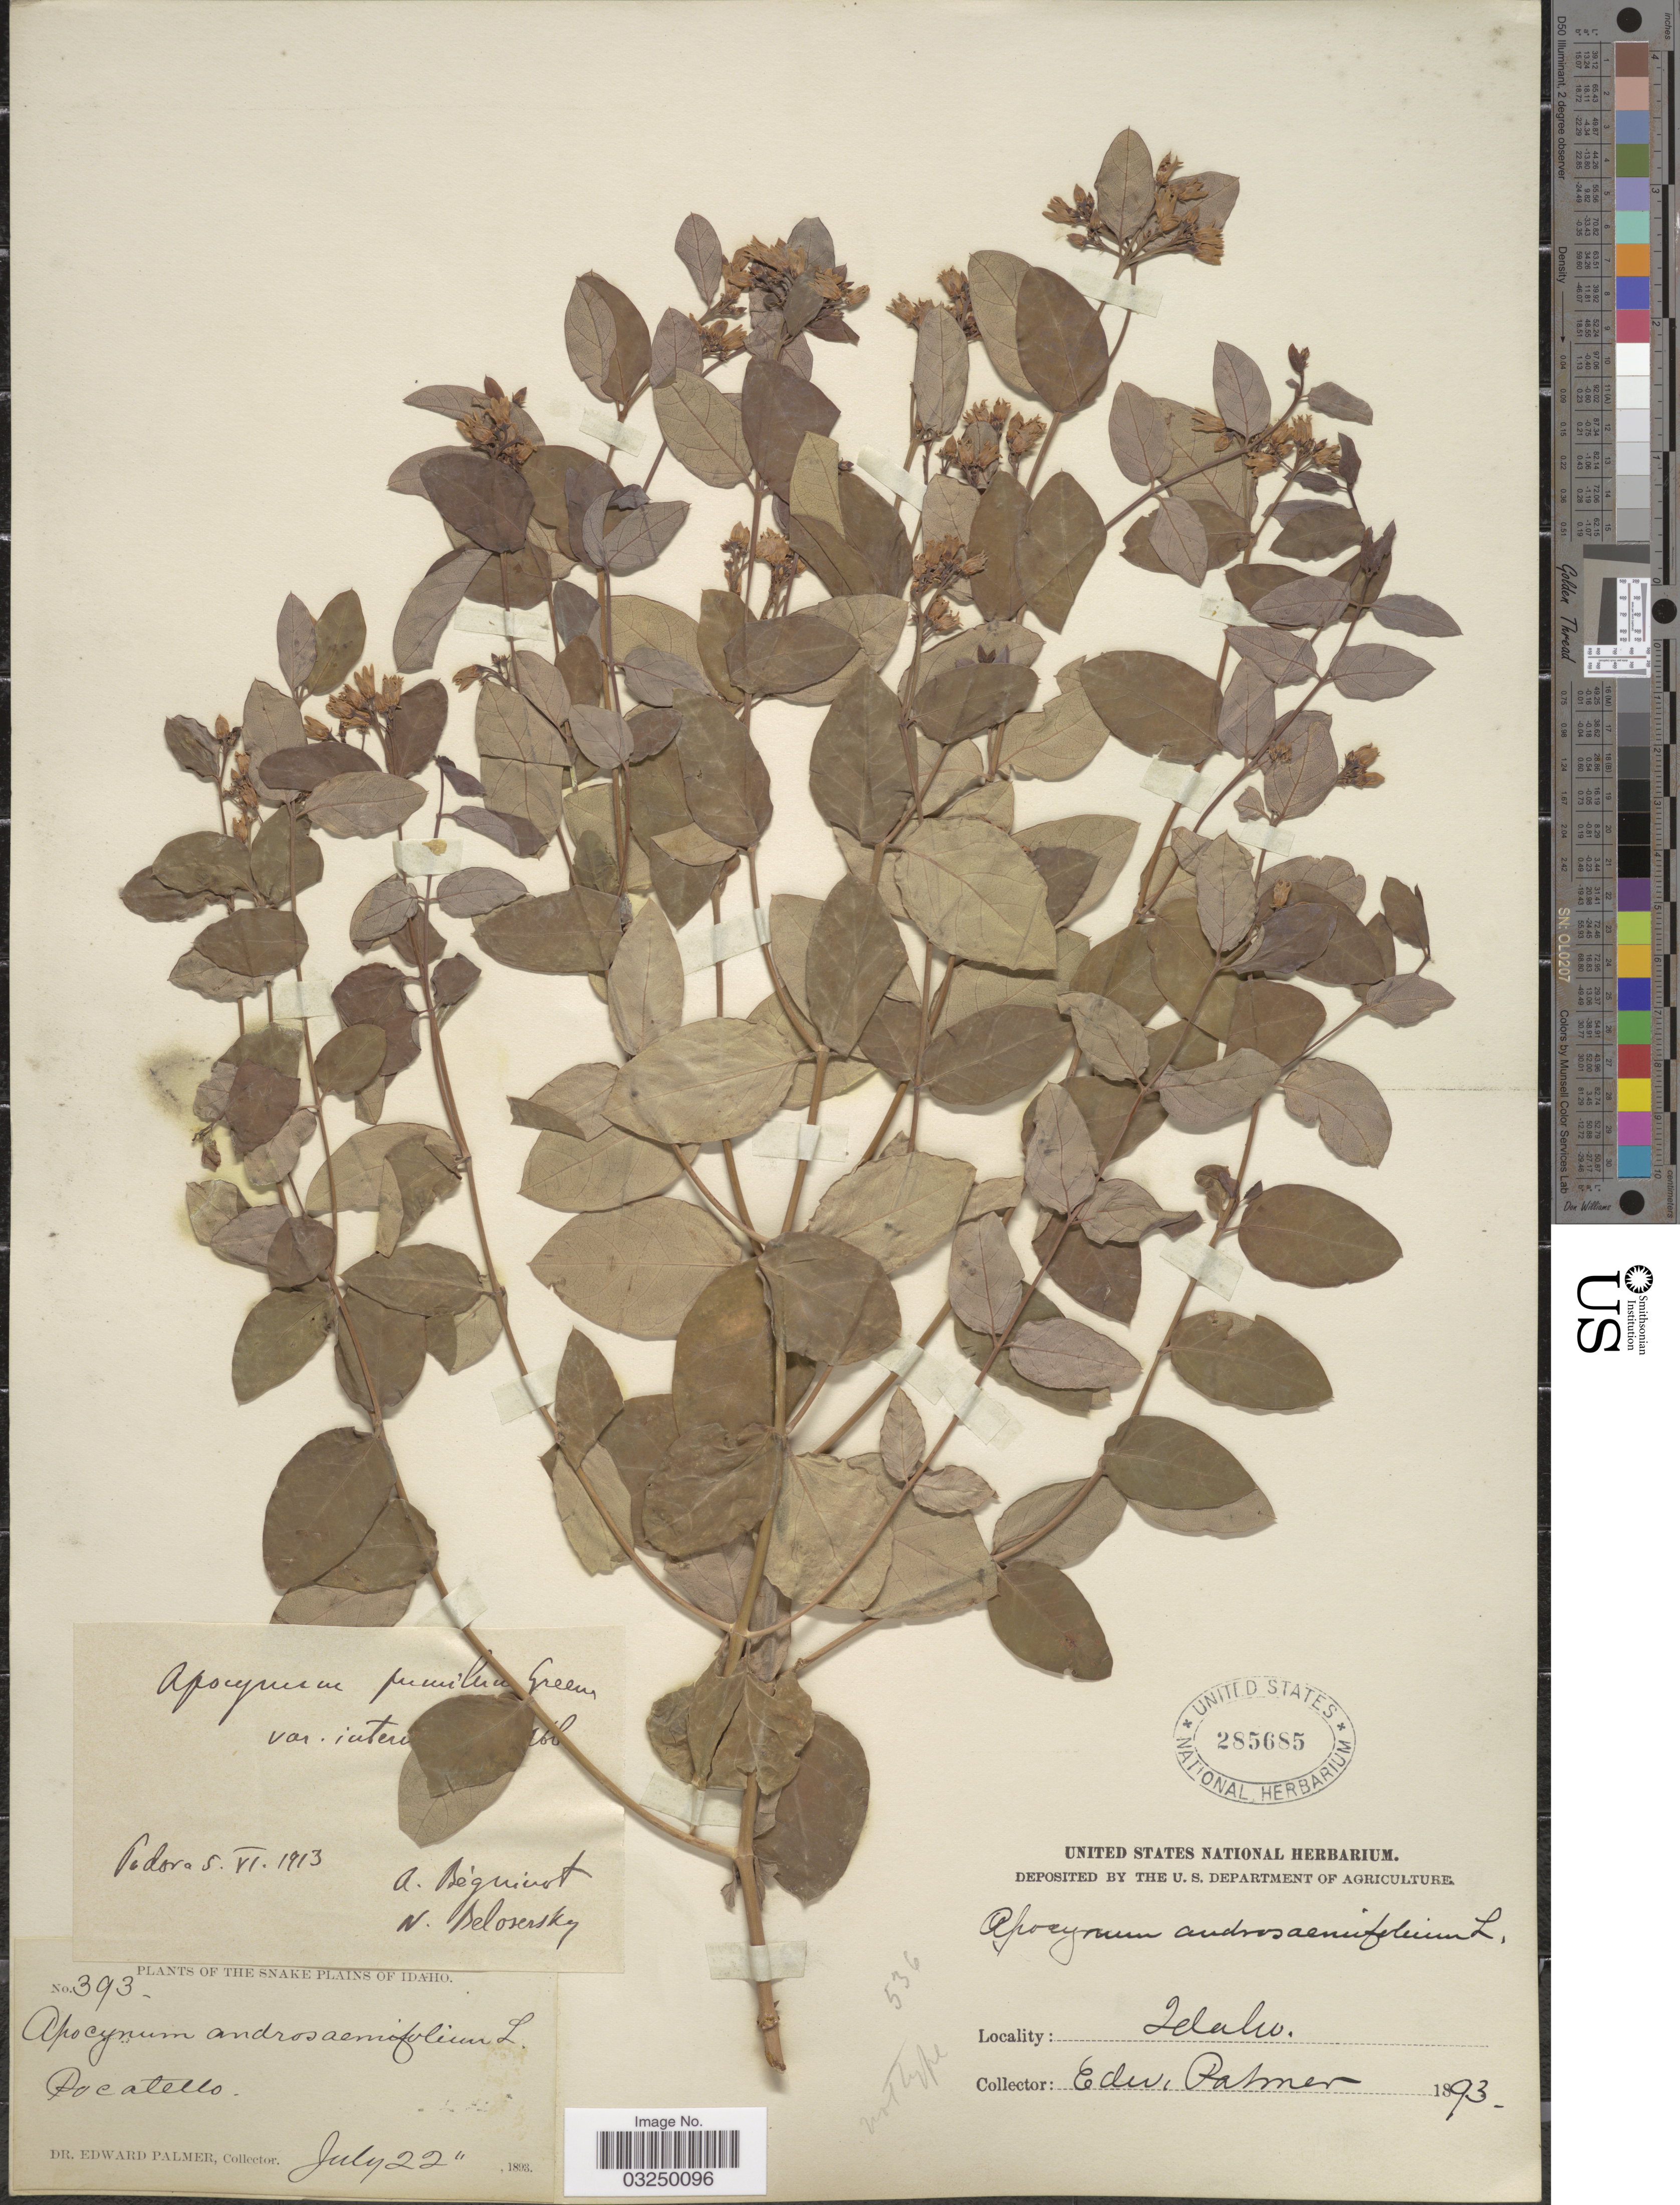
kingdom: Plantae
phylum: Tracheophyta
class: Magnoliopsida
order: Gentianales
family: Apocynaceae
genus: Apocynum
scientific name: Apocynum pumilum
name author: (A. Gray) Greene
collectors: E. Palmer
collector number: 393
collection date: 1893-07-22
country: United States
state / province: Idaho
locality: The Snake Plains. Pocatello.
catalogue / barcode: US 285685